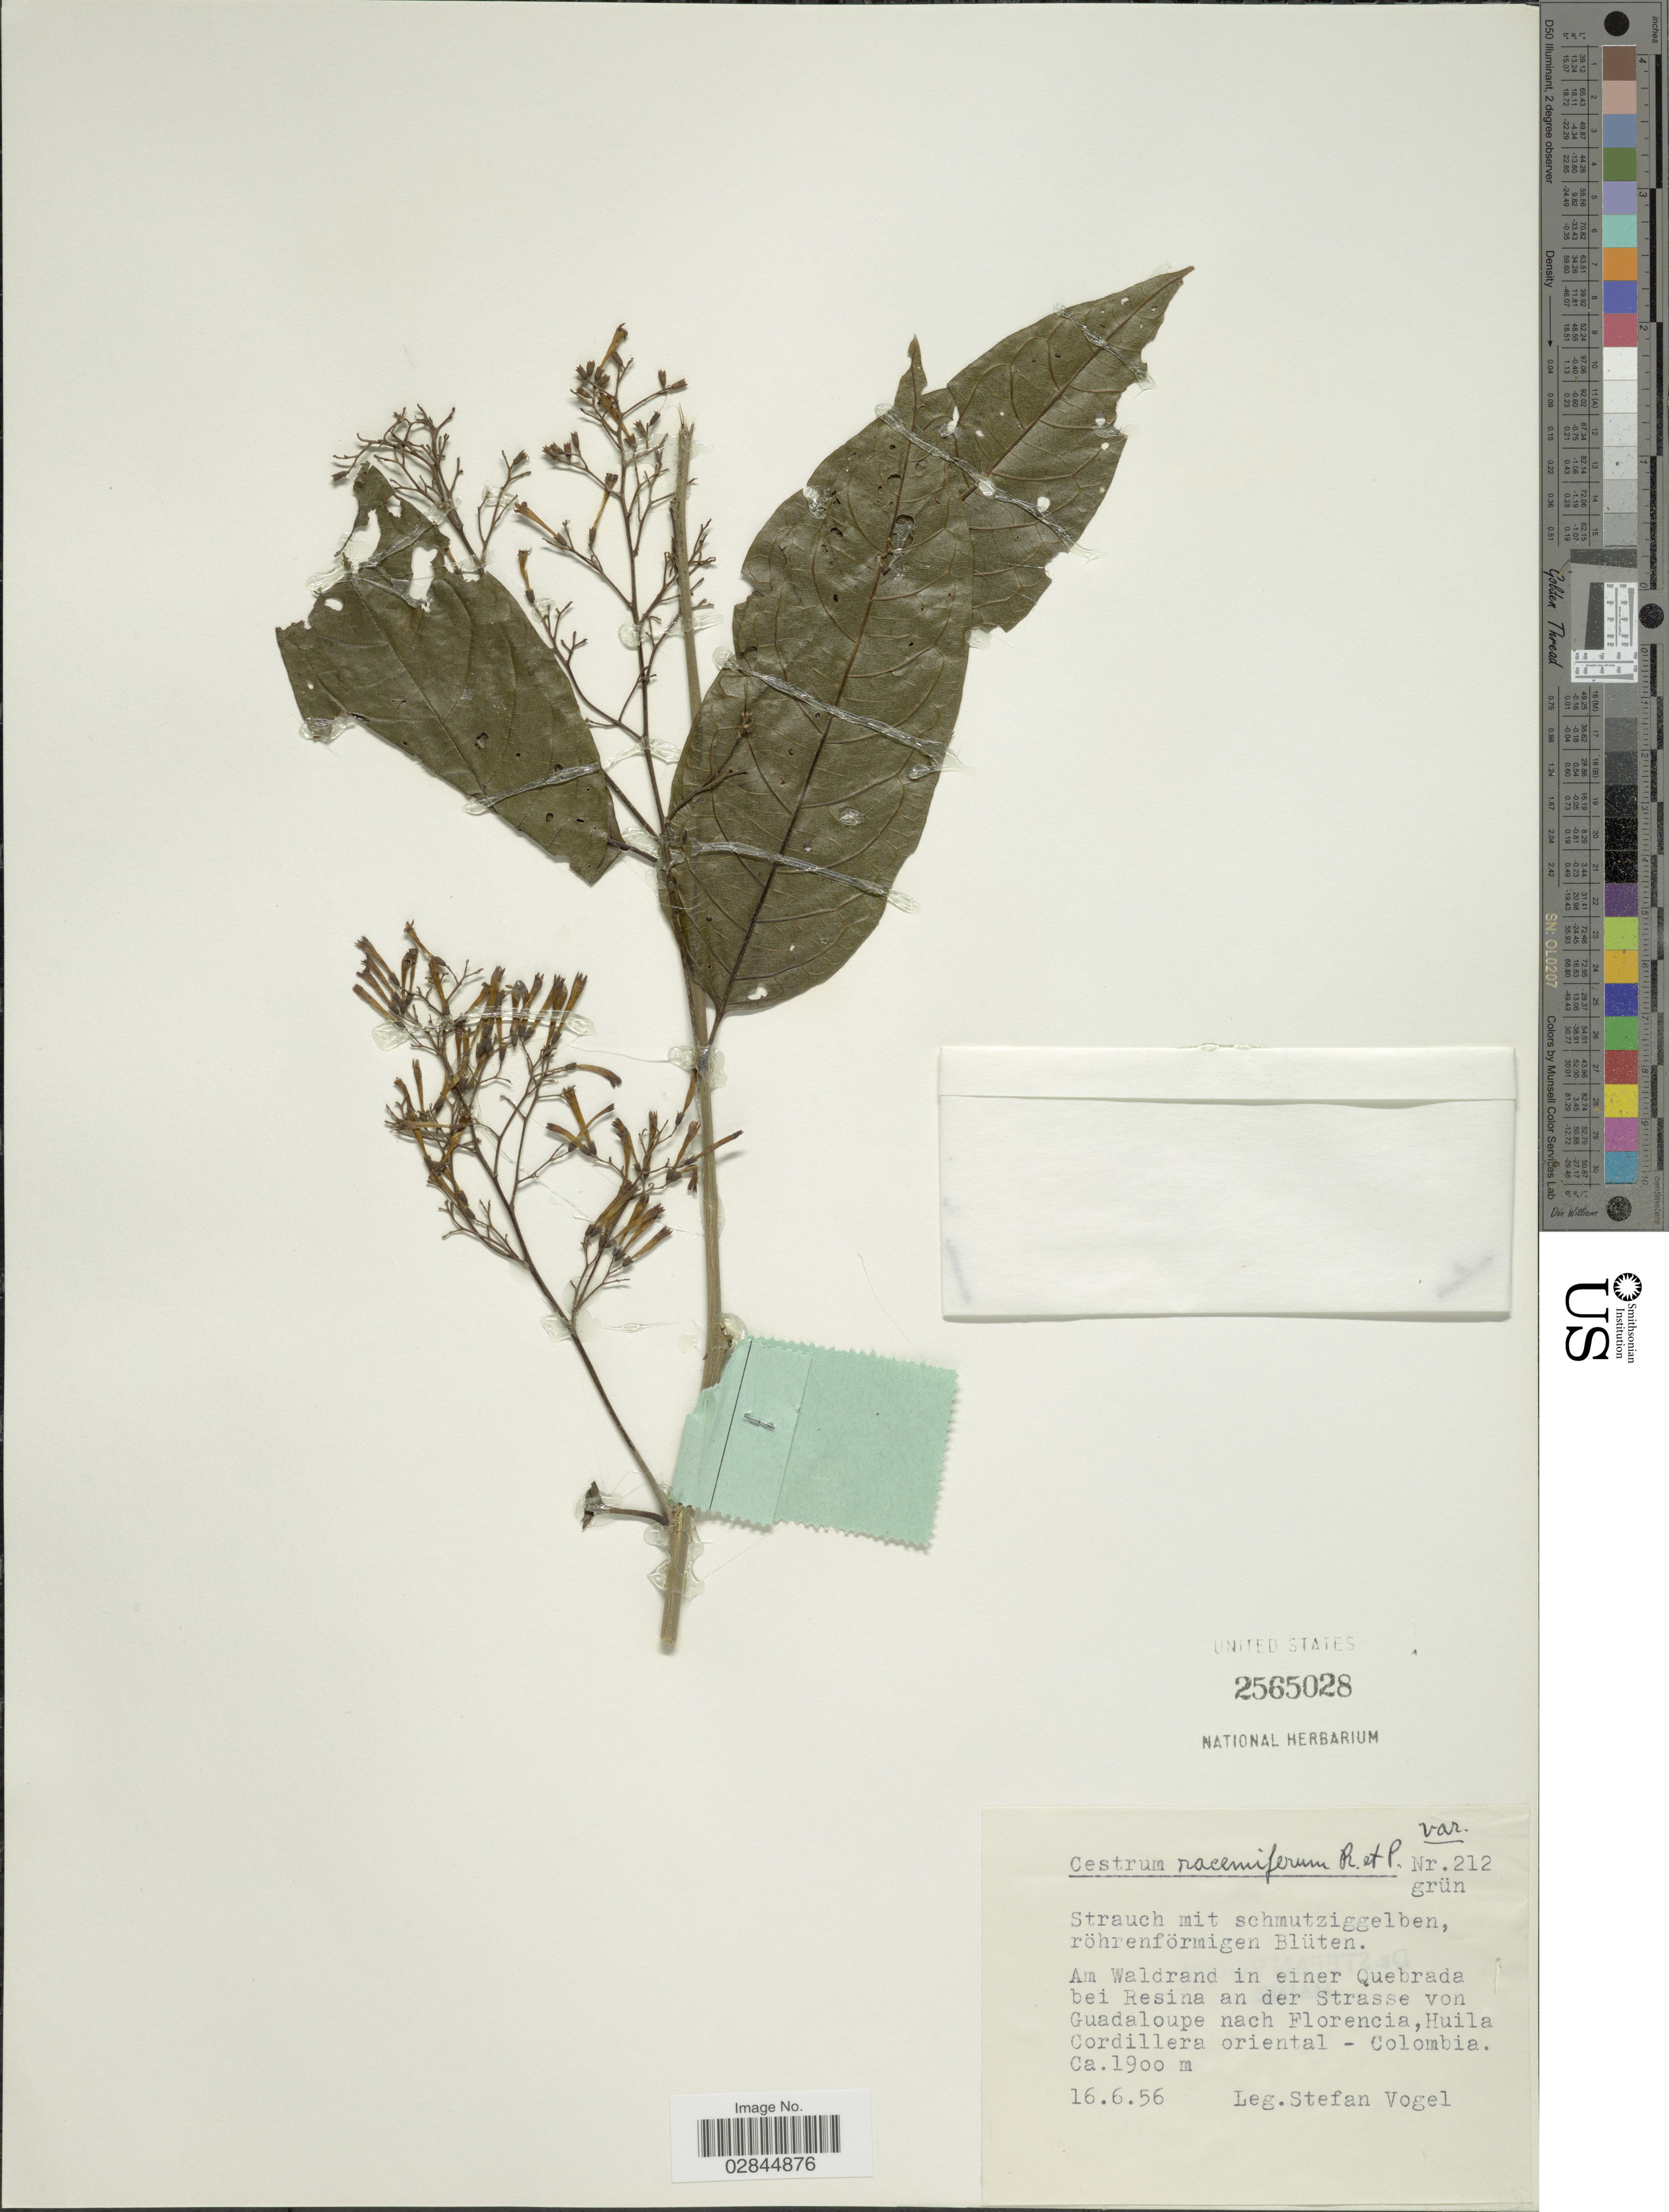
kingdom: Plantae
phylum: Tracheophyta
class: Magnoliopsida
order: Solanales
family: Solanaceae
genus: Cestrum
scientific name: Cestrum racemosum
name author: Ruiz & Pav.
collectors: S. Vogel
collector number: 212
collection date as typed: Transcribed d/m/y: 16/6/56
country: Colombia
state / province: Huila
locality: Am Waldrand in einer Quebrada bei Resina an der Strasse von Guadaloupe nach Florencia, Huila Cordillera Oriental.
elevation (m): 1900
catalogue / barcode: US 2565028